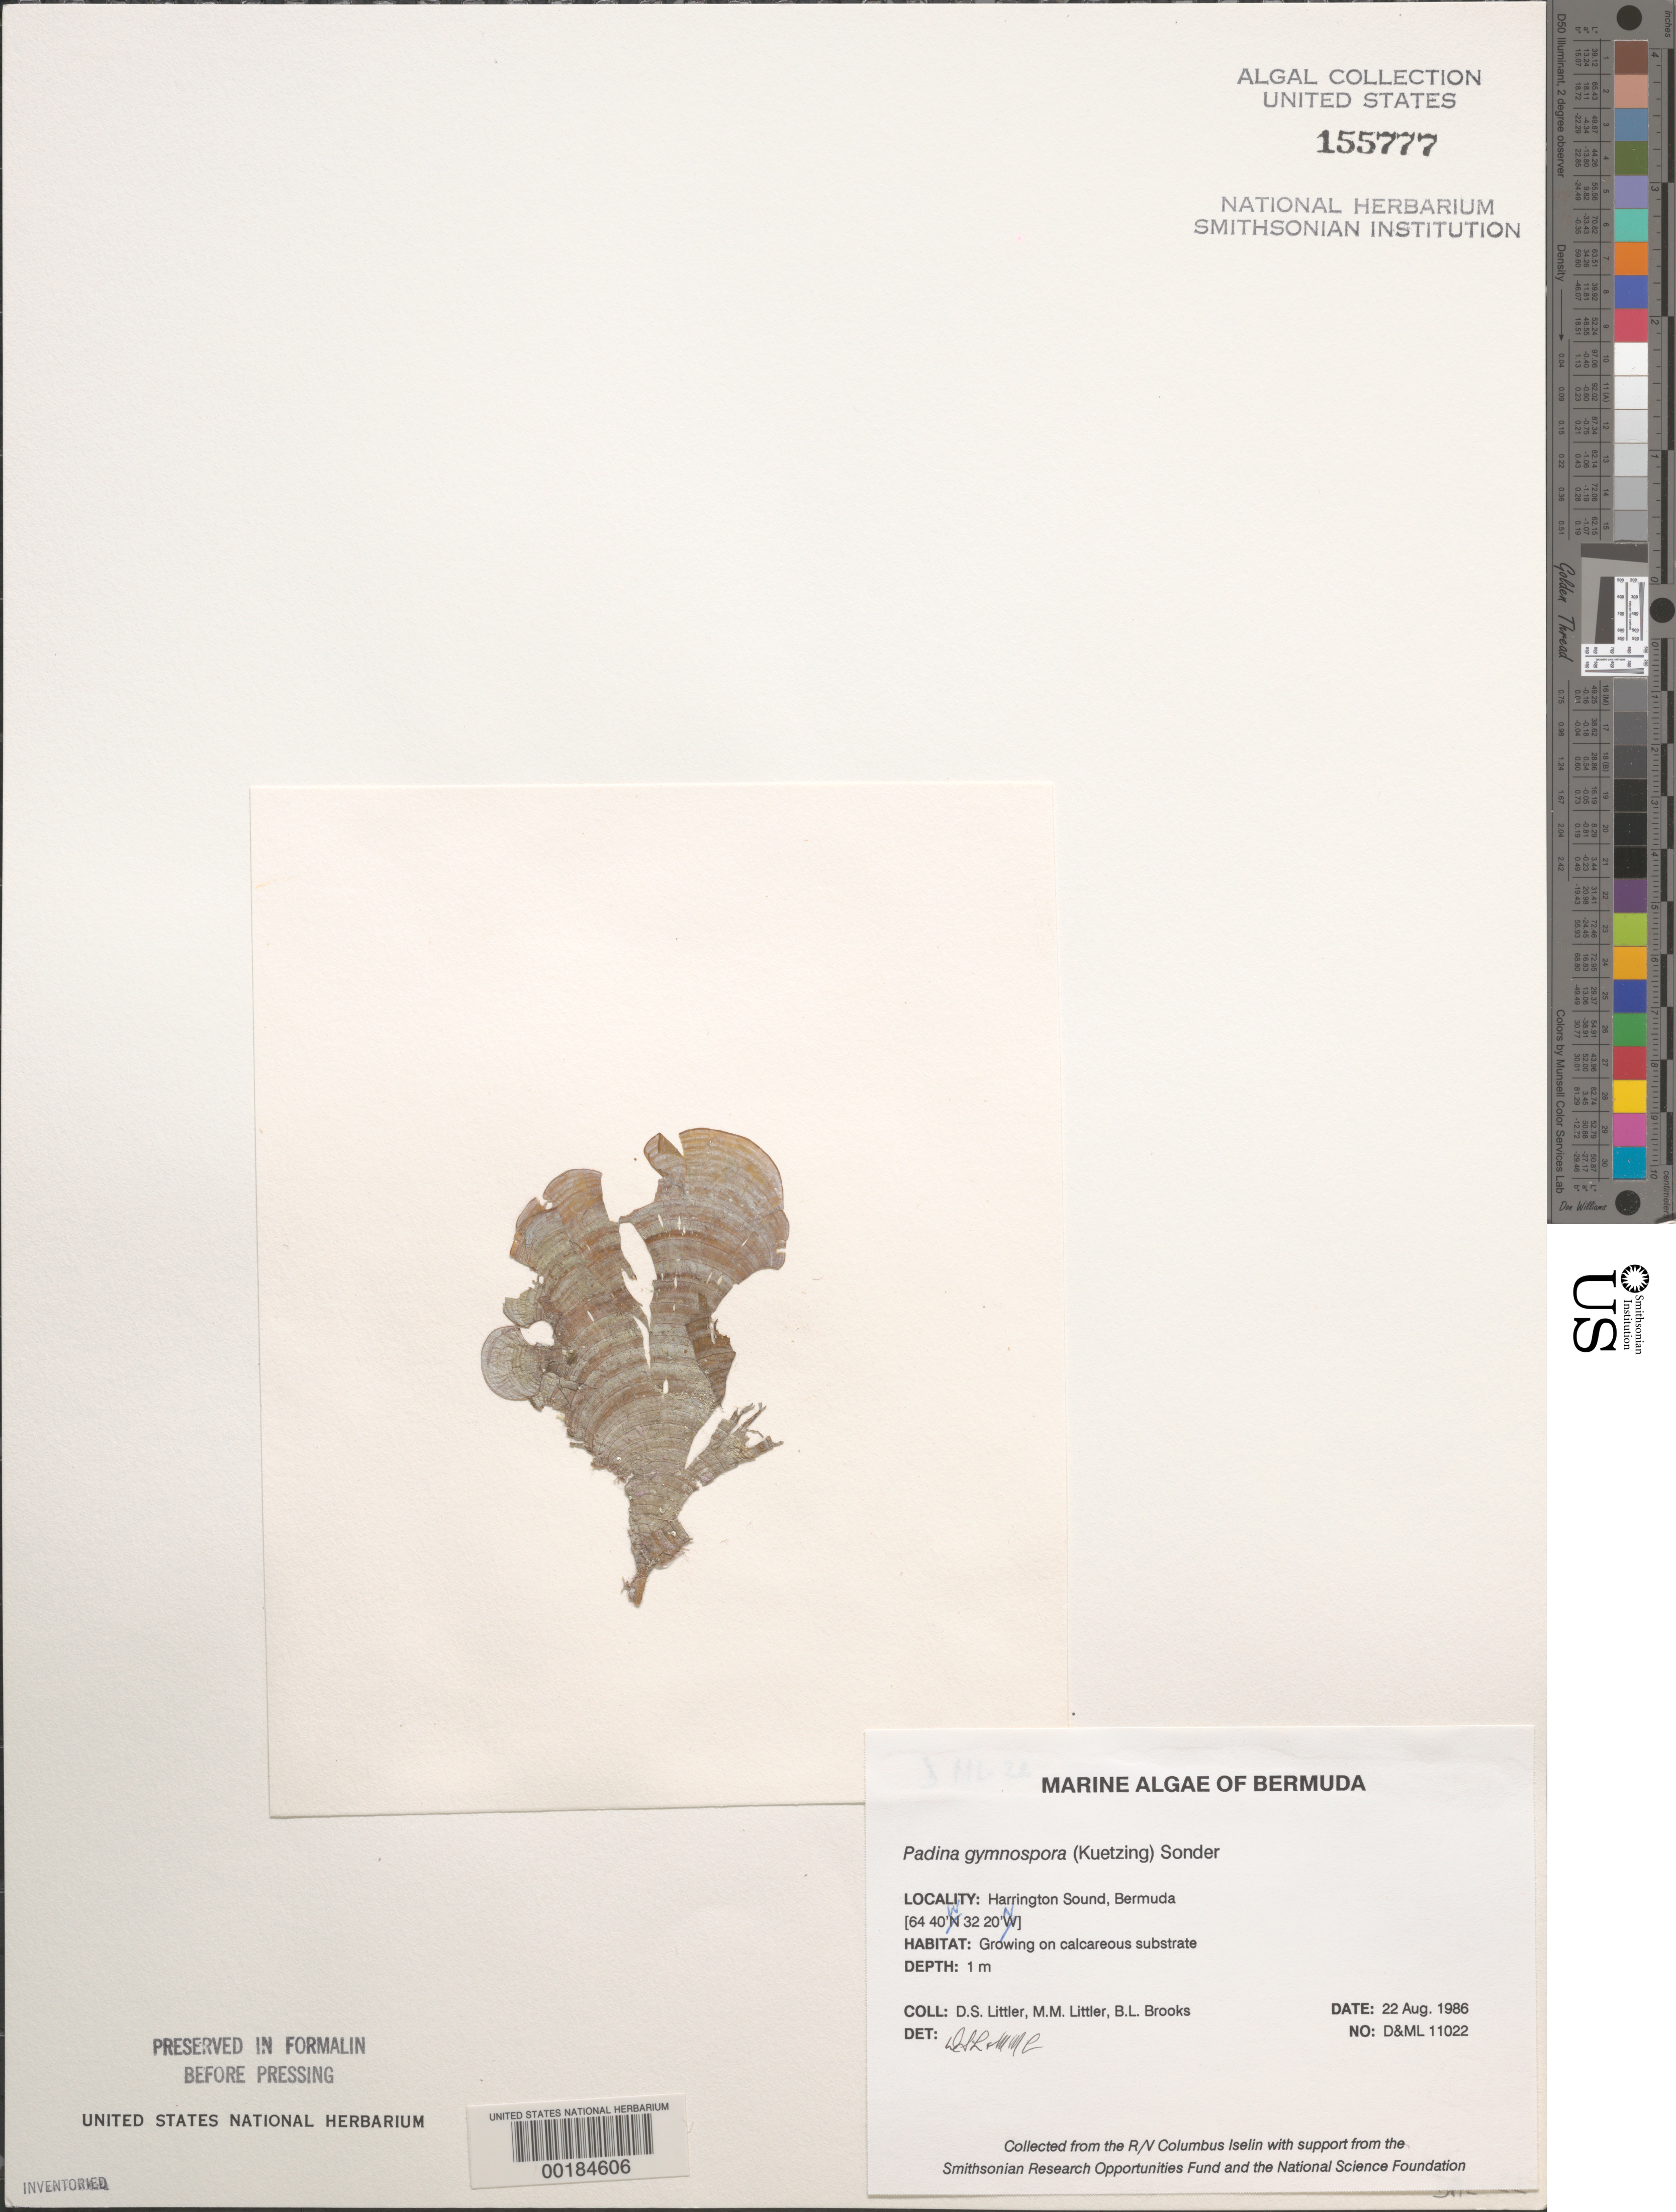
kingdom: Chromista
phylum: Ochrophyta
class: Phaeophyceae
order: Dictyotales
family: Dictyotaceae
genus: Padina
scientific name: Padina gymnospora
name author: (Kütz.) O.G. Sond.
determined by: Littler, D. S.; Littler, M. M.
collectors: D. S. Littler, M. M. Littler & B. Brooks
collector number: D&ML 11022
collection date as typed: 22 Aug 1986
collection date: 1986-08-22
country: Bermuda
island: Bermuda Island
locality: Harrington Sound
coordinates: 32 20' N, 64 40' W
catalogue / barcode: US 155777